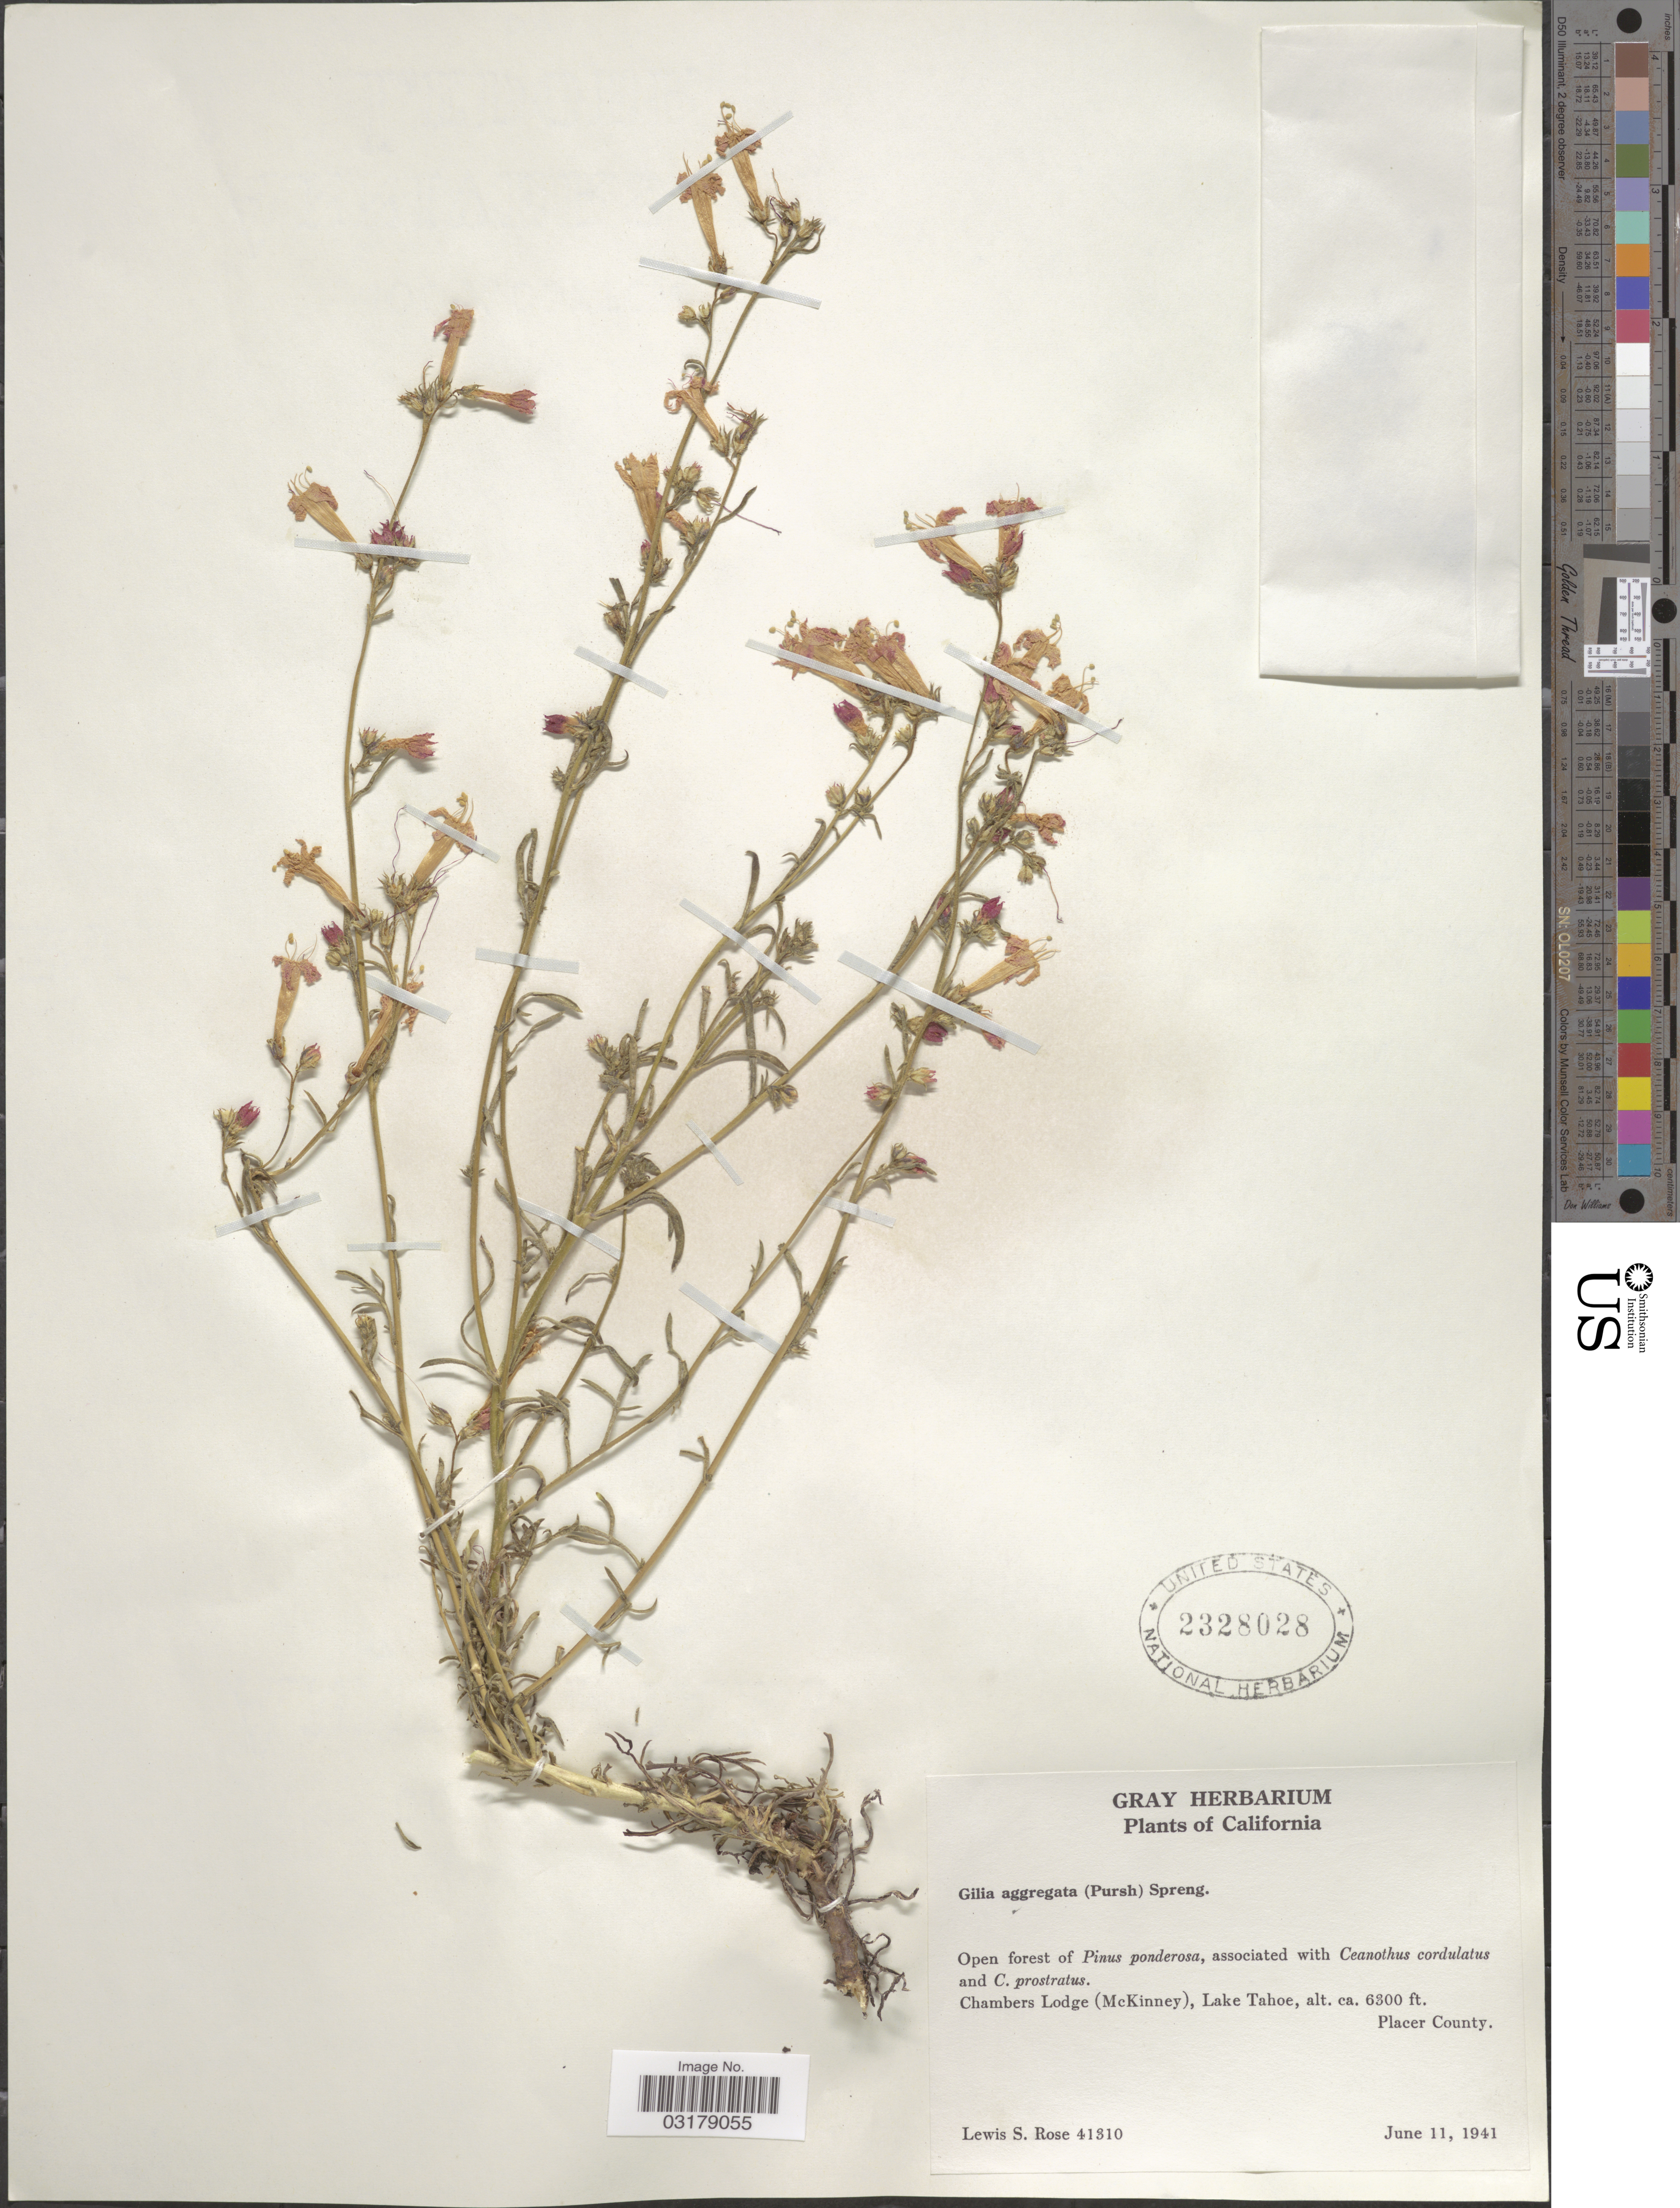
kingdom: Plantae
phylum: Tracheophyta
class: Magnoliopsida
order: Ericales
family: Polemoniaceae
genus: Ipomopsis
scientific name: Ipomopsis aggregata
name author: (Pursh) V.E. Grant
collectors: L. S. Rose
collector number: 41310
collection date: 1941-06-11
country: United States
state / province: California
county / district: Placer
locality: Chambers Lodge (McKinney), Lake Tahoe.Placer County.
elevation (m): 1920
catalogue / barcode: US 2328028